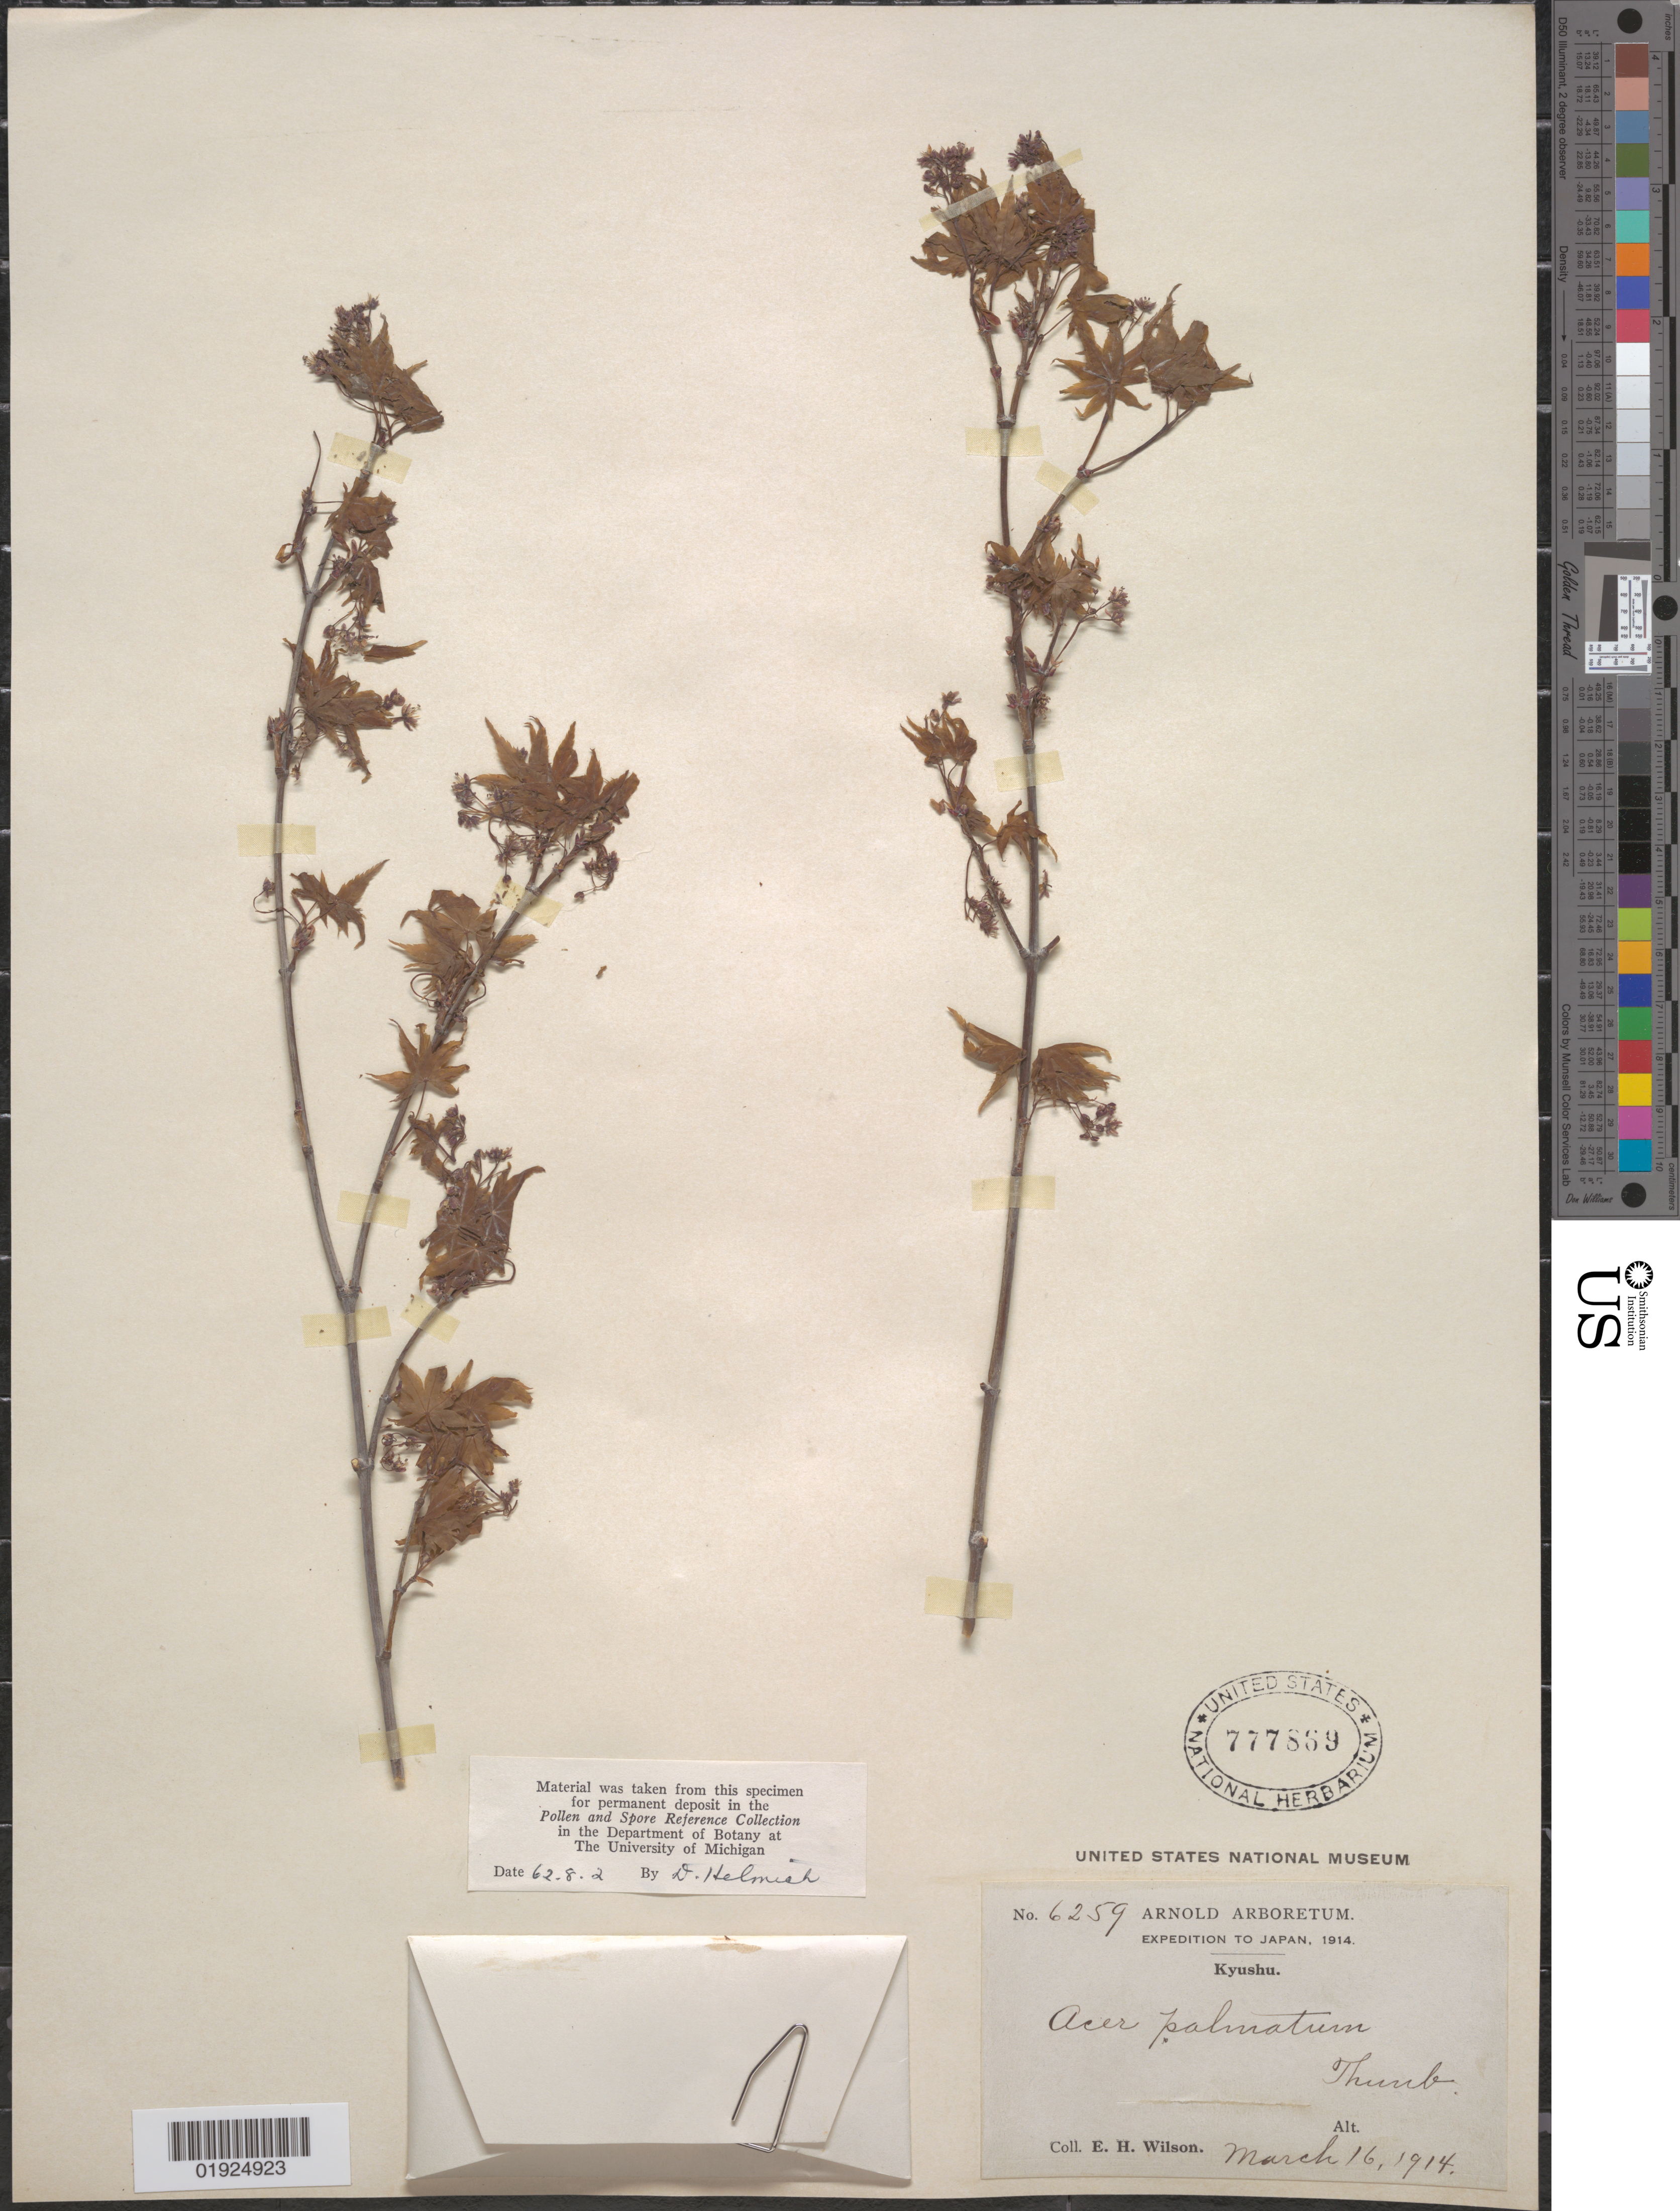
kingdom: Plantae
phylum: Tracheophyta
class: Magnoliopsida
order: Sapindales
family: Sapindaceae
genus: Acer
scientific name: Acer palmatum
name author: Thunb.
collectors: E. H. Wilson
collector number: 6259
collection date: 1914-03-16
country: Japan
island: Kyushu I.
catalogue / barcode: US 777869